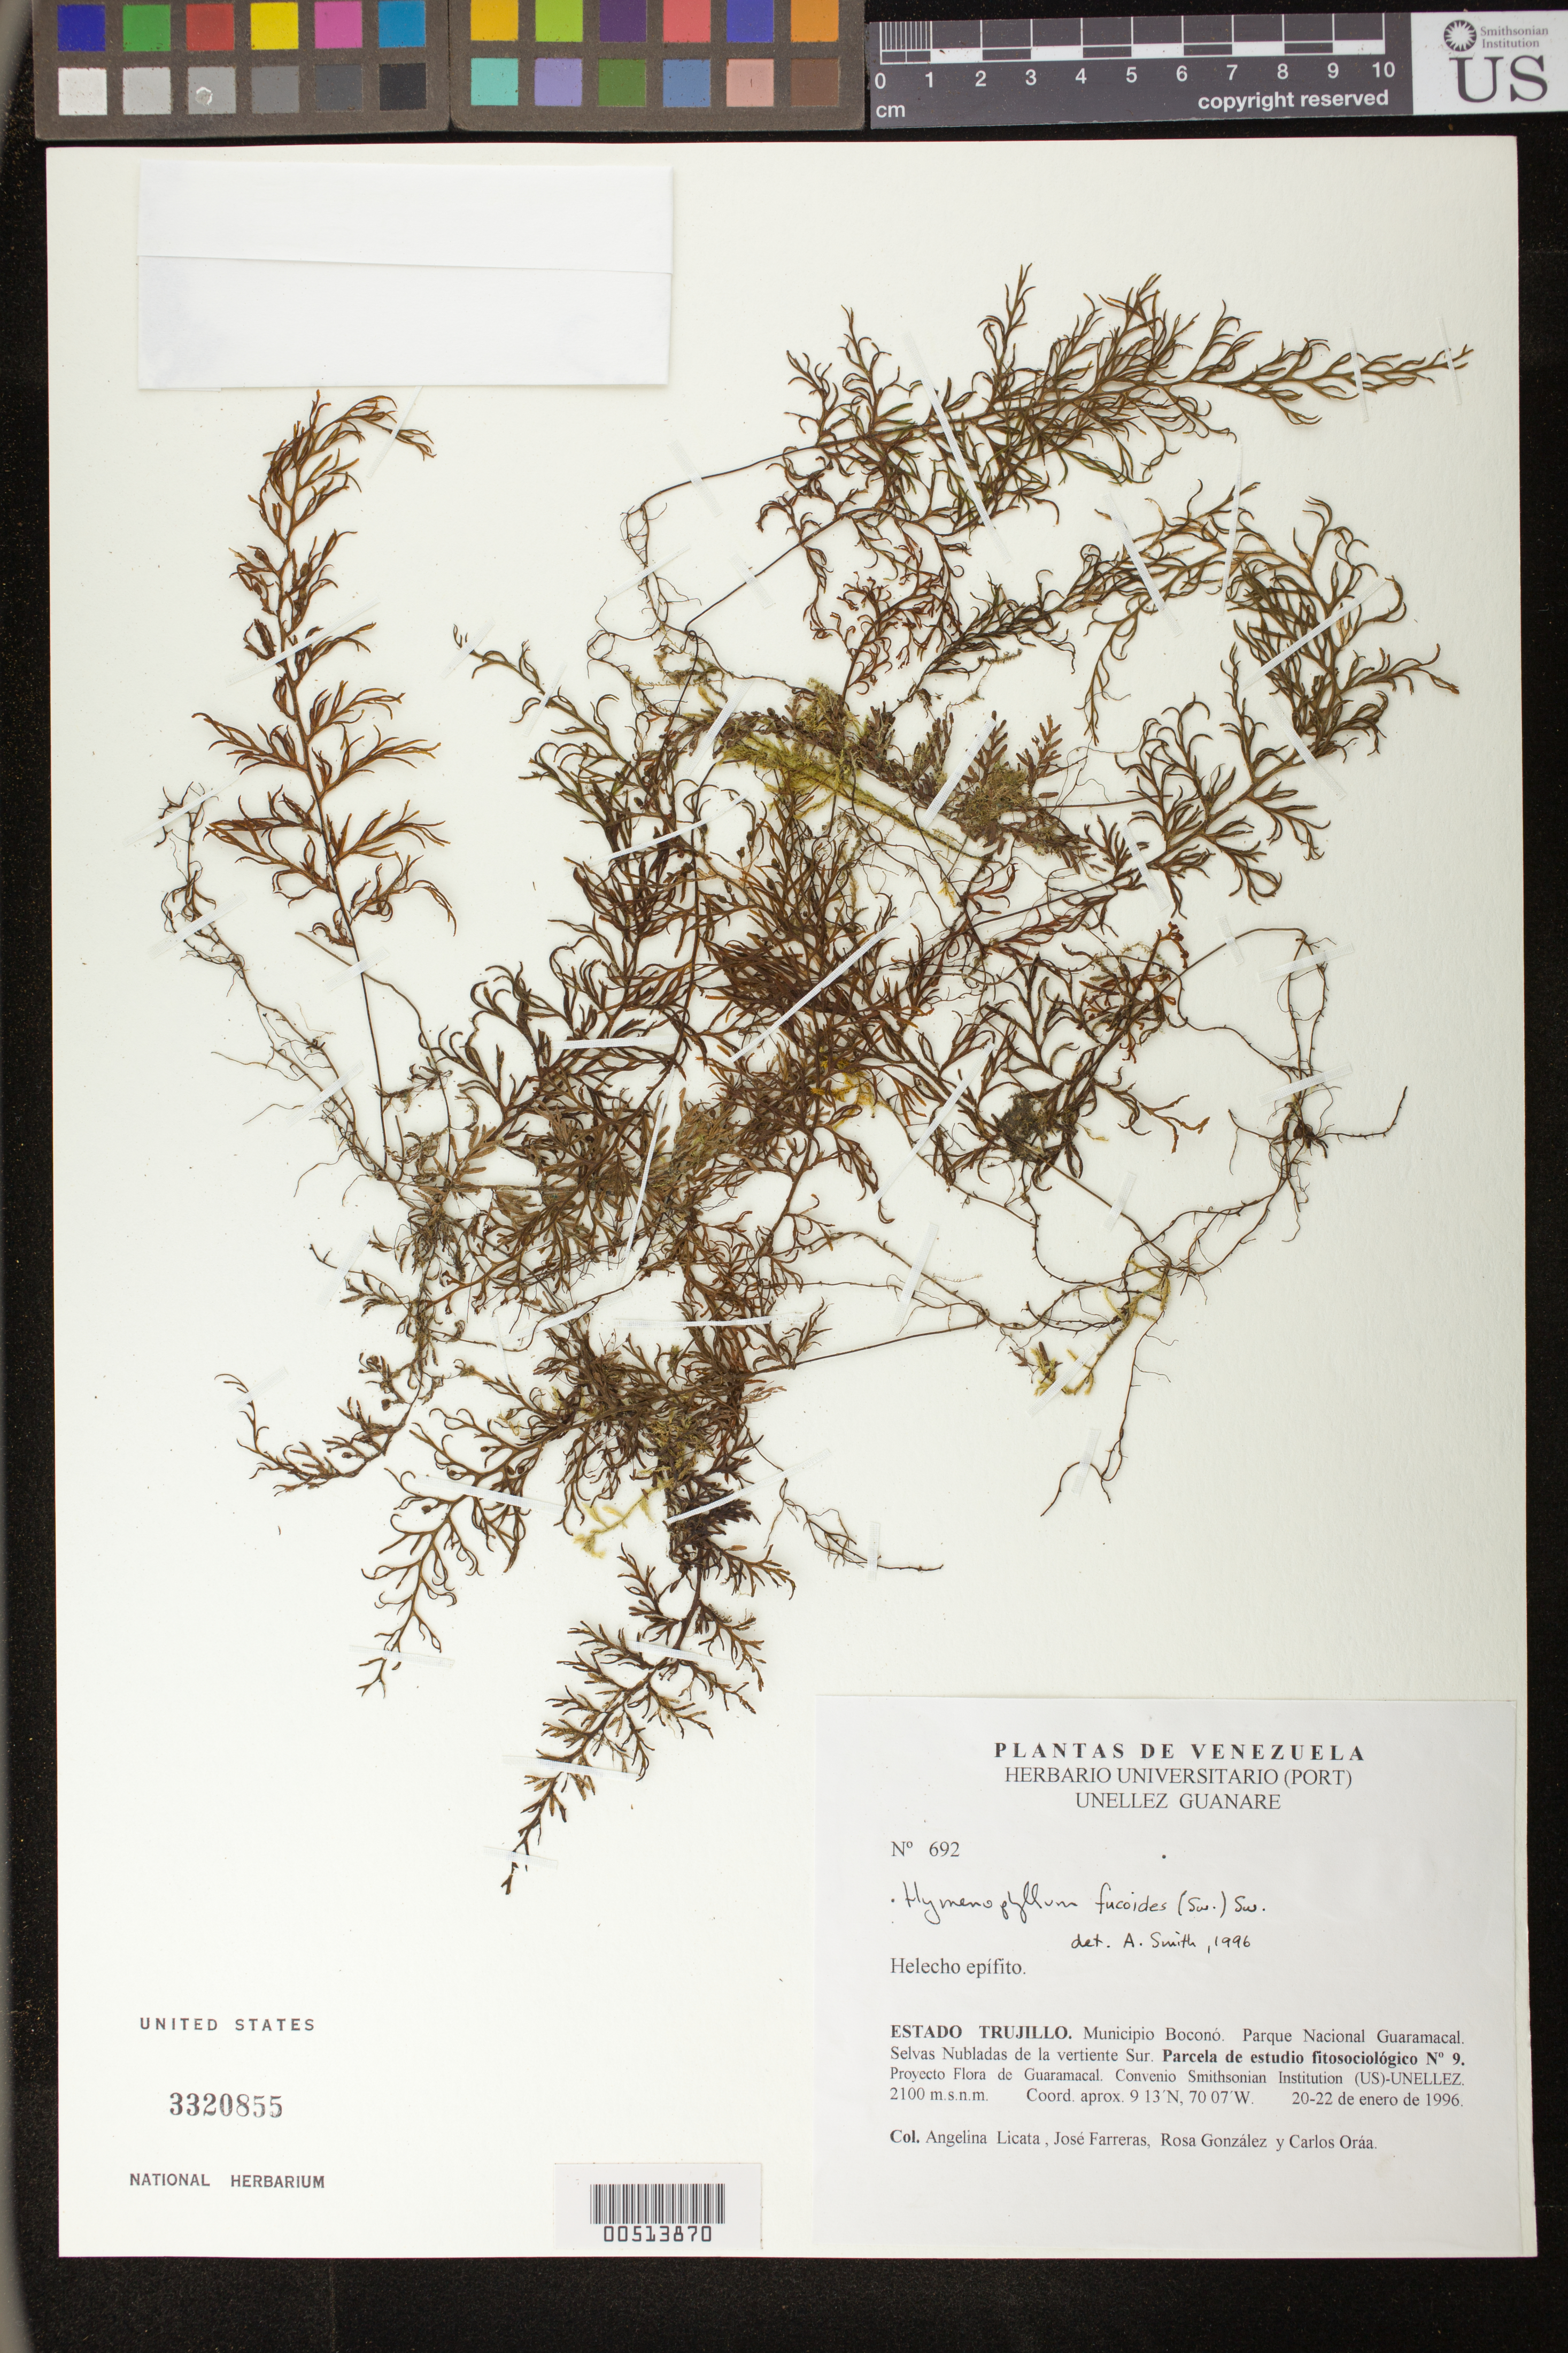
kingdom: Plantae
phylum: Tracheophyta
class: Polypodiopsida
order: Hymenophyllales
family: Hymenophyllaceae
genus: Hymenophyllum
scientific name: Hymenophyllum fucoides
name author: (Sw.) Sw.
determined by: Smith, A.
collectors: A. Licata, J. Farreras, R. González & C. Oráa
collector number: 692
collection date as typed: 20 Jan 1996 to 22 Jan 1996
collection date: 1996-01-20/1996-01-22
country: Venezuela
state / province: Trujillo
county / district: Boconó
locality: Parque Nacional Guaramacal, vertiente S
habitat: Selvas Nubladas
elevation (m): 2100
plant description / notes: PORT, UC, US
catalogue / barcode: US 3320855